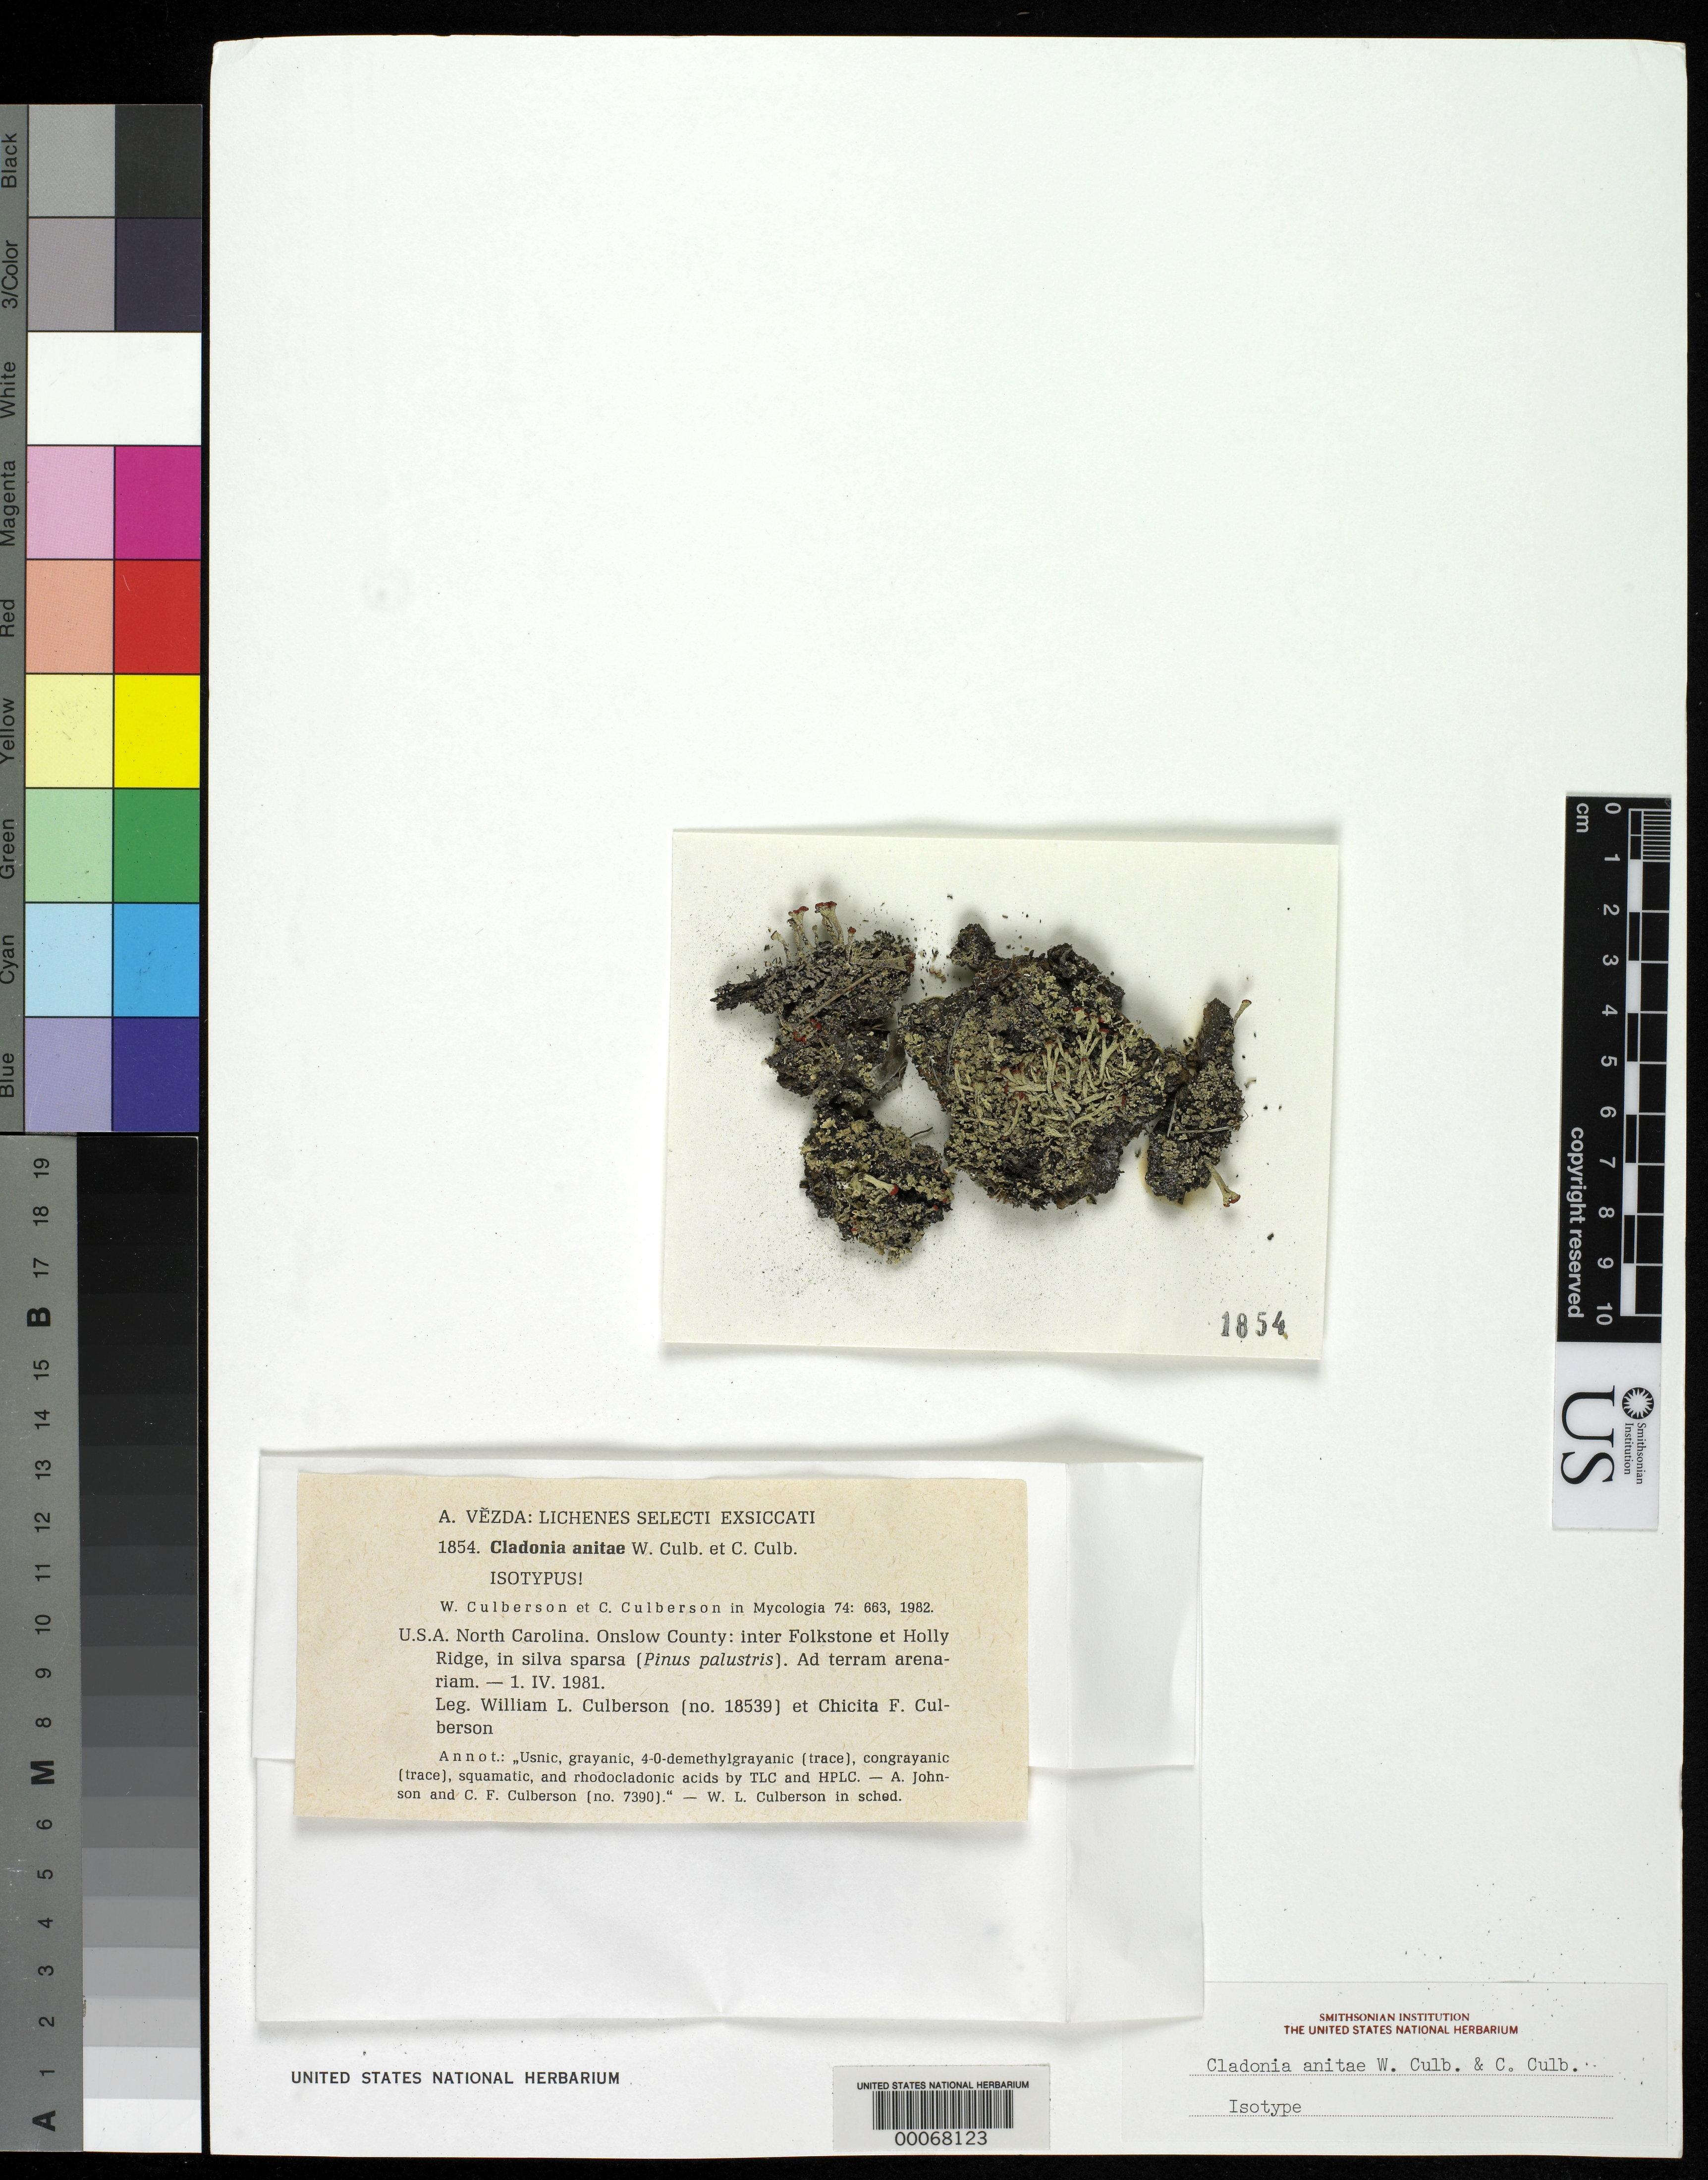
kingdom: Fungi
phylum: Ascomycota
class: Lecanoromycetes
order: Lecanorales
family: Cladoniaceae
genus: Cladonia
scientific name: Cladonia anitae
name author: W.L. Culb. & C.F. Culb.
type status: Isotype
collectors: W. Culberson & C. F. Culberson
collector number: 18539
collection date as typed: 01 Apr 1981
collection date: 1981-04-01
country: United States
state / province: North Carolina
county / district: Onslow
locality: Between Folkstone and Holly Ridge.